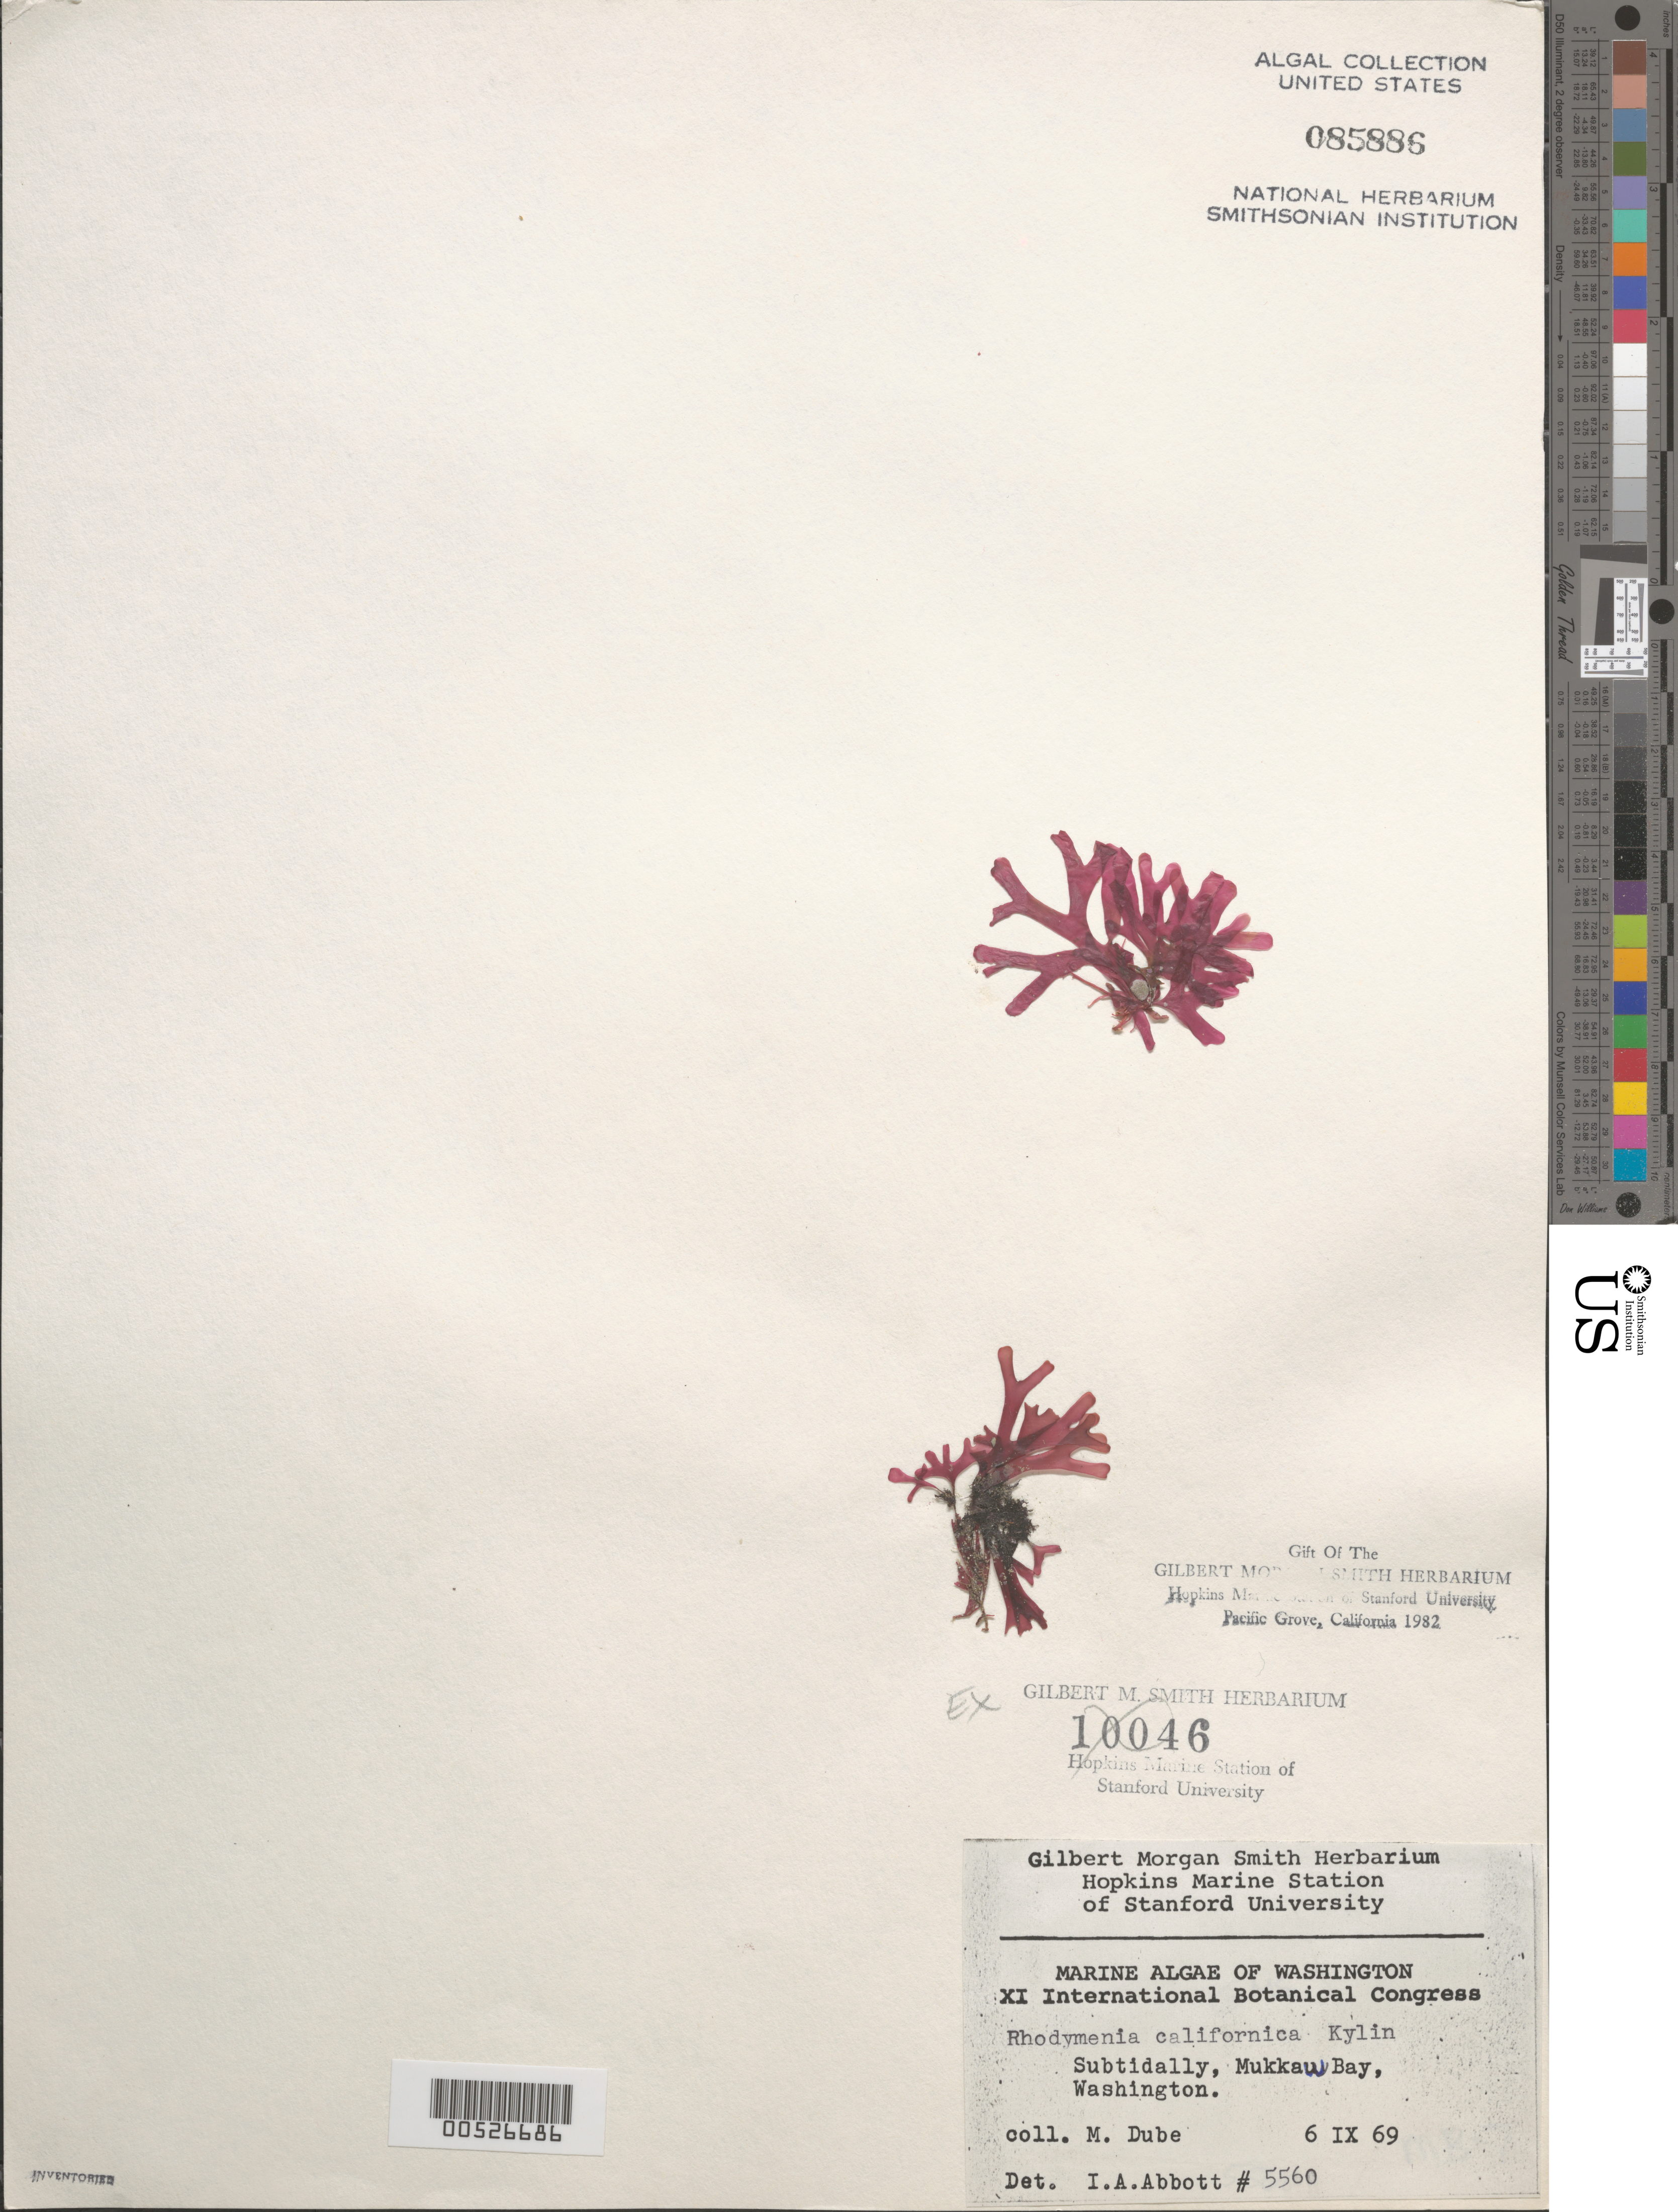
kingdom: Plantae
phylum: Rhodophyta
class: Florideophyceae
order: Rhodymeniales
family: Rhodymeniaceae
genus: Rhodymenia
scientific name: Rhodymenia californica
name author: Kylin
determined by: Abbott, Isabella A.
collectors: M. Dube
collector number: IAA 5560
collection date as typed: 06 Sep 1969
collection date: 1969-09-06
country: United States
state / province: Washington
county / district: Clallam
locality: Mukkaw Bay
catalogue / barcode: US 85886